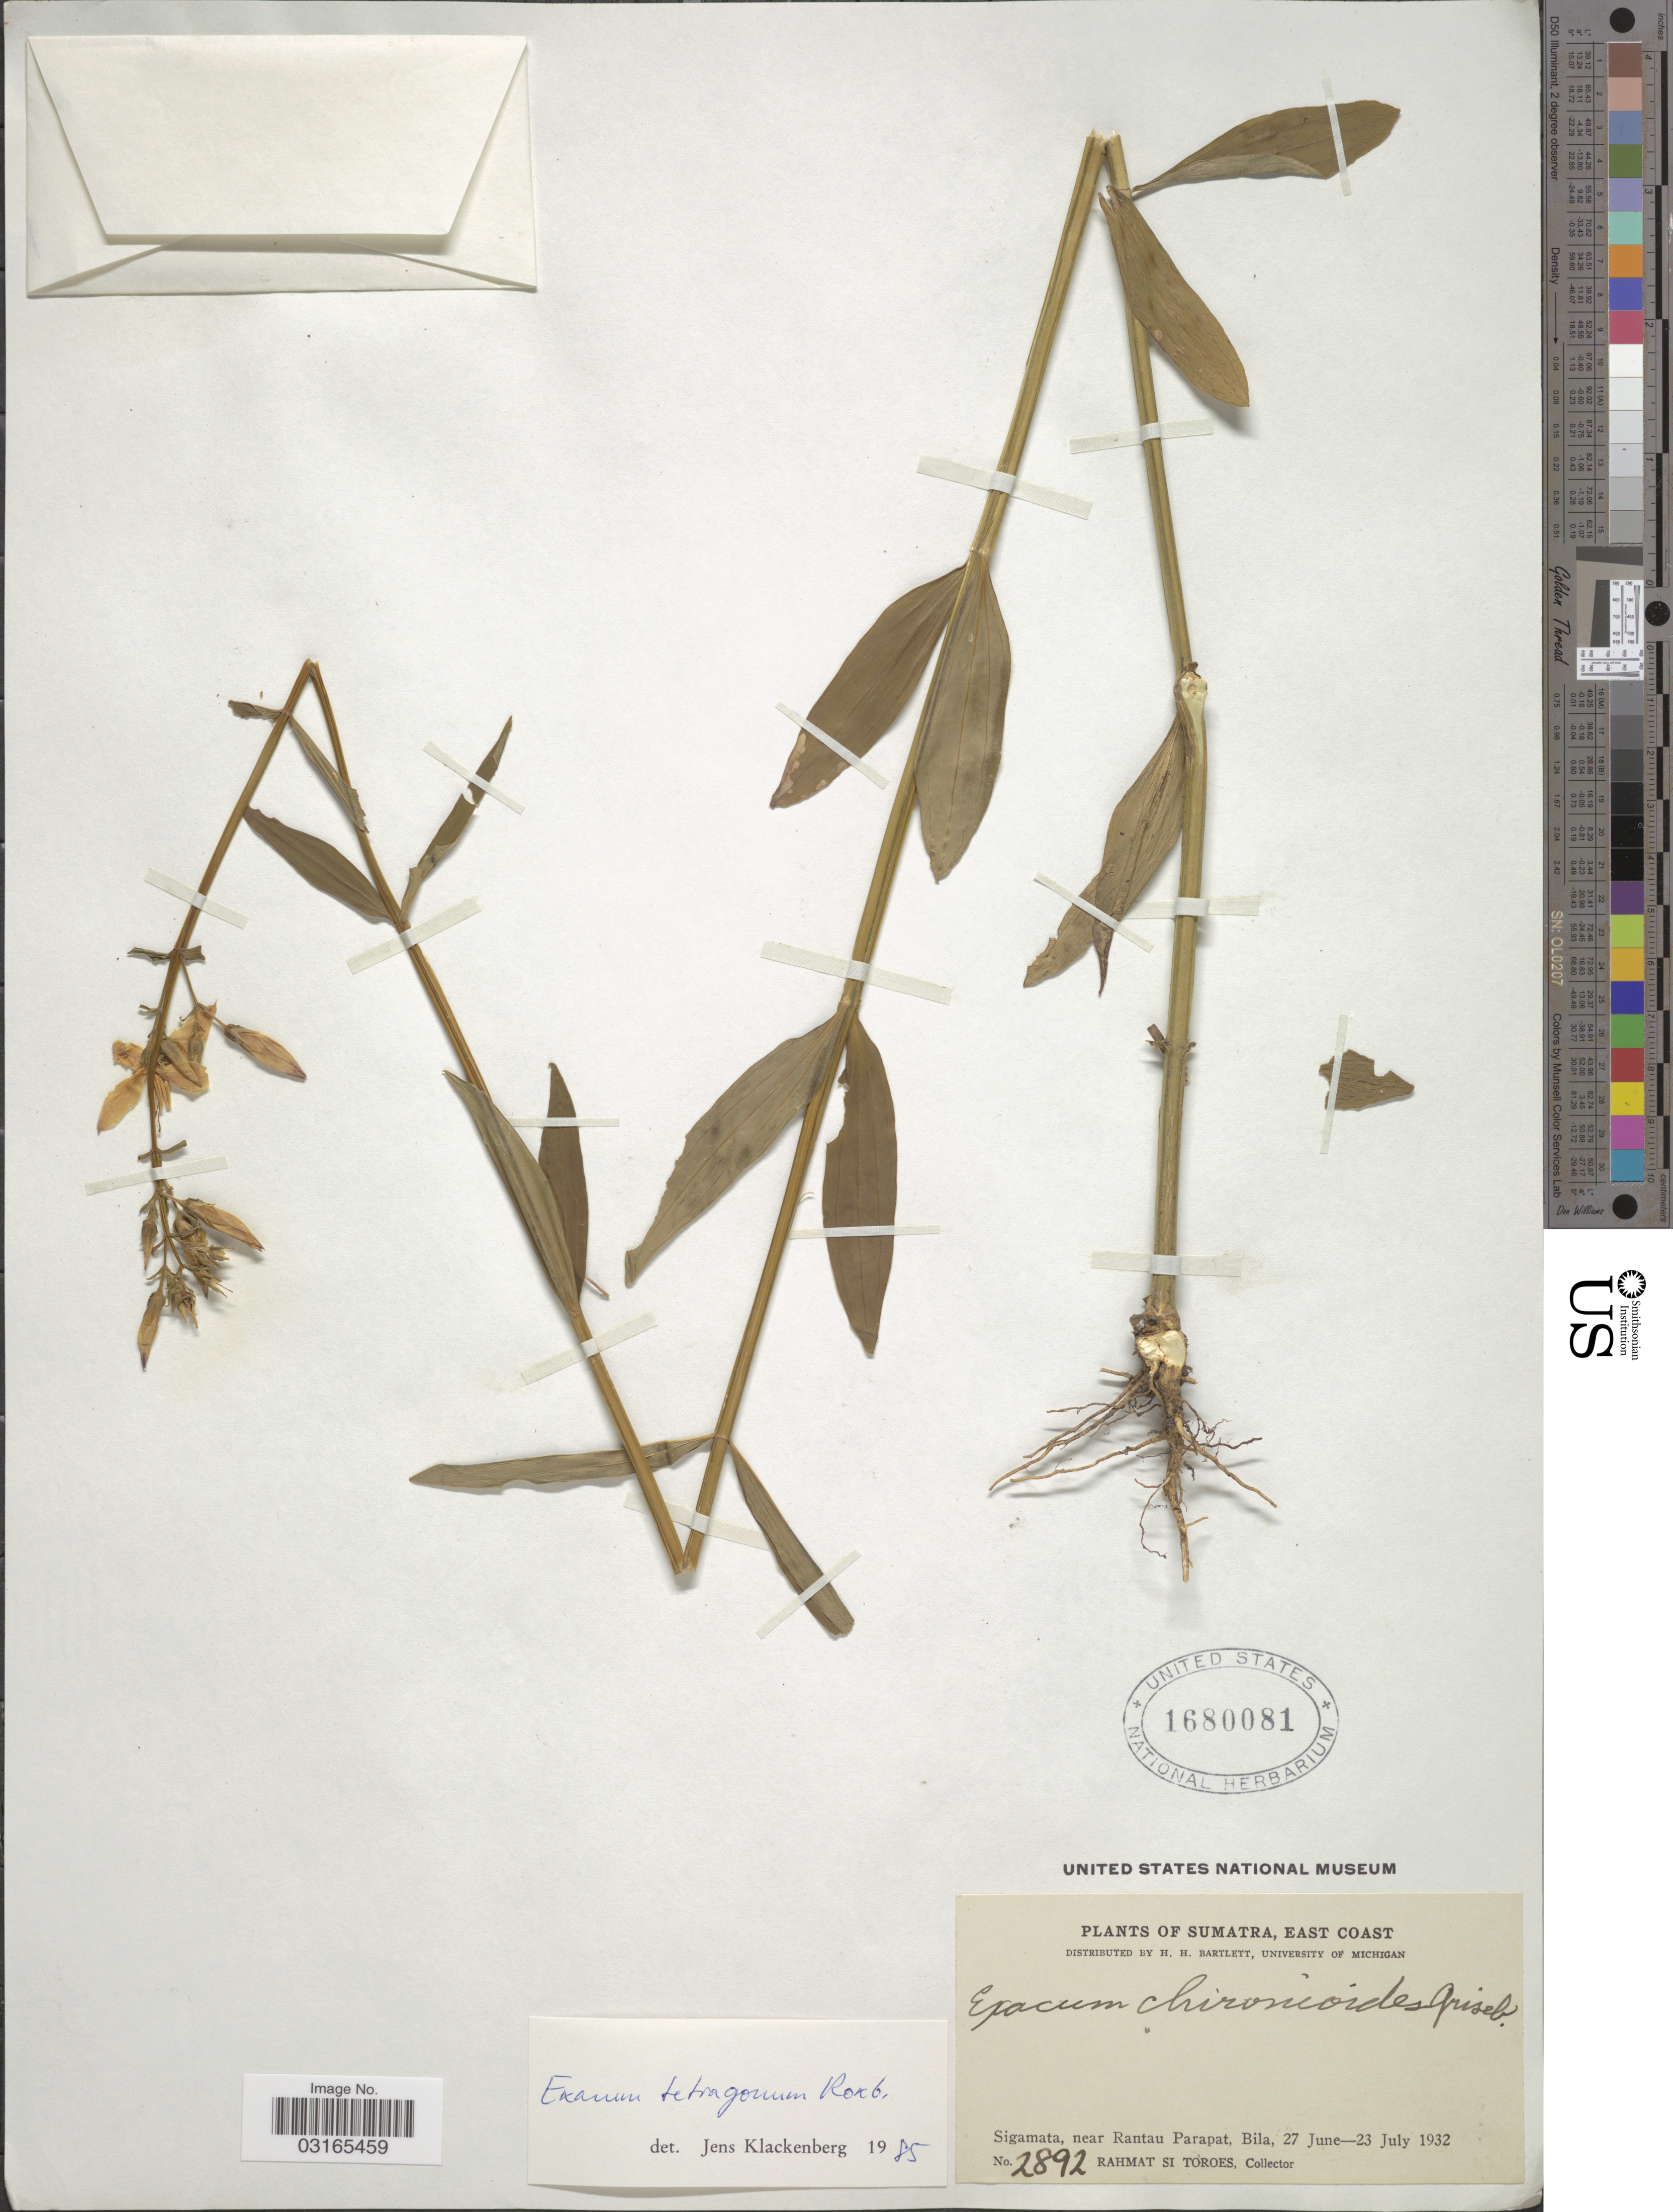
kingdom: Plantae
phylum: Tracheophyta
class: Magnoliopsida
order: Gentianales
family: Gentianaceae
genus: Exacum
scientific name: Exacum tetragonum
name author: Roxb.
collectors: Rahmat Si Boeea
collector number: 2892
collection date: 1932-06-27/1932-07-23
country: Indonesia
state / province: Sumatra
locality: East Coast. Sigamata, near Rantau Parapat, Bila.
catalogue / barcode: US 1680081